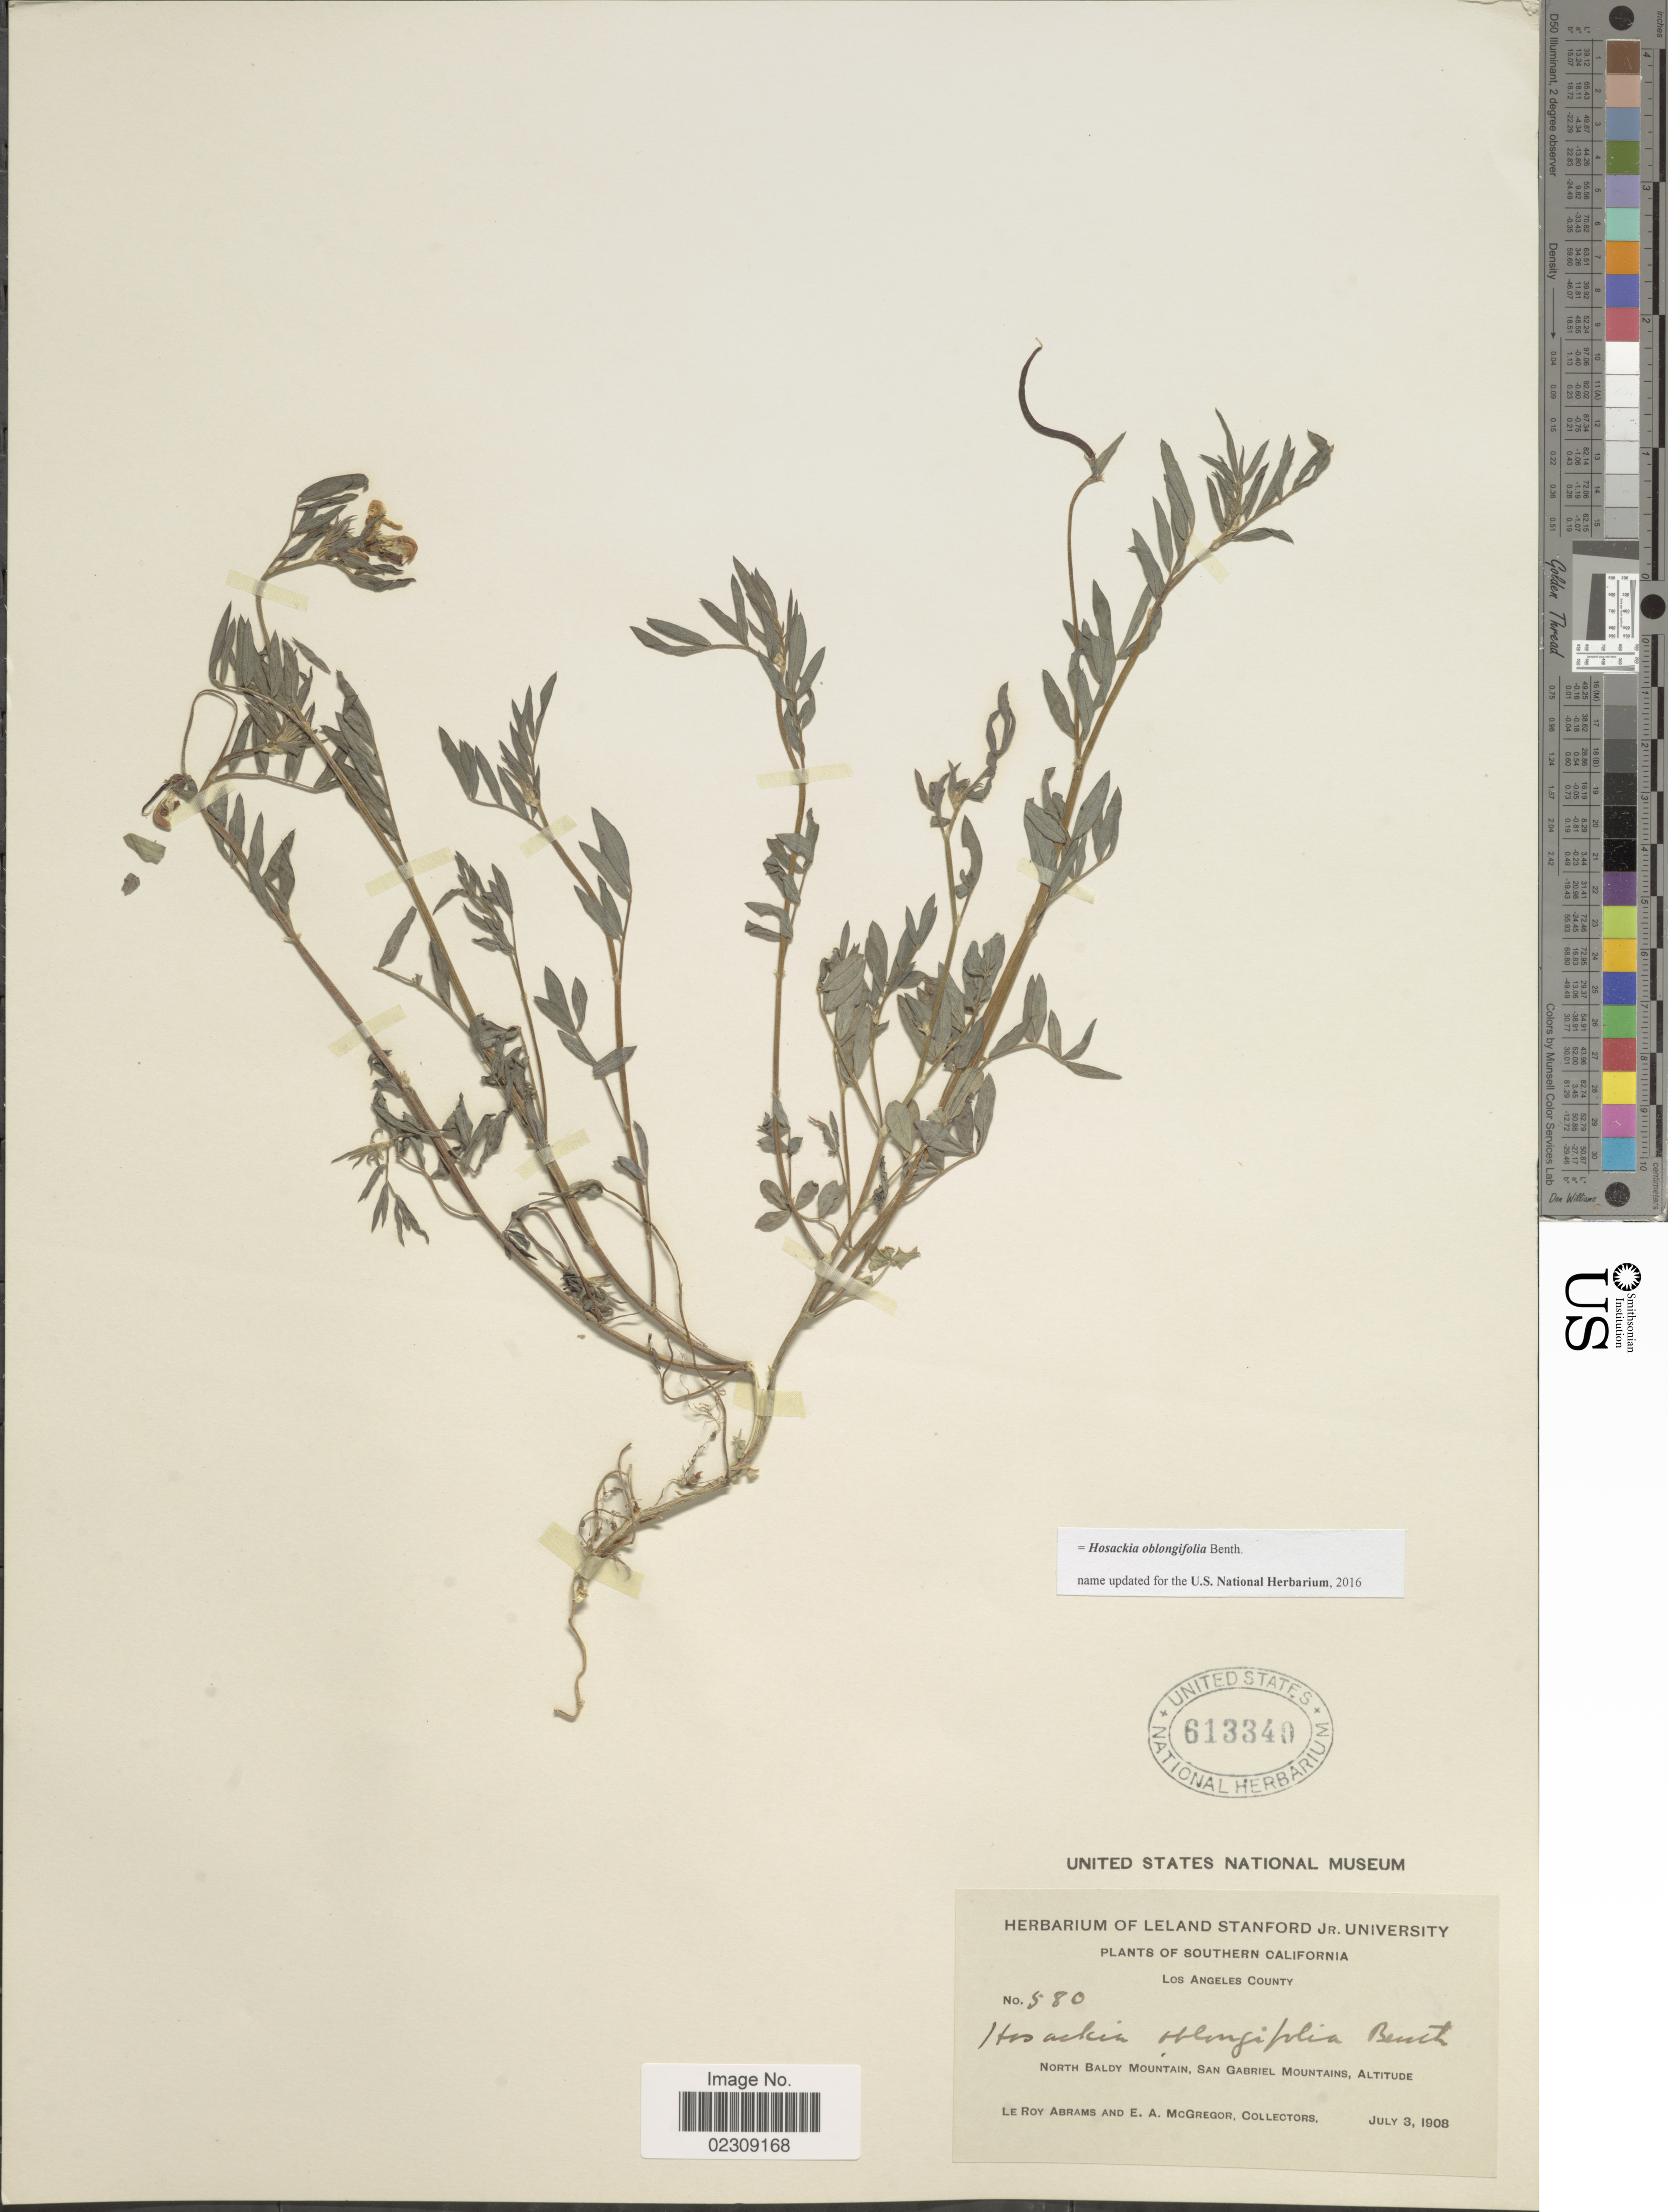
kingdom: Plantae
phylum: Tracheophyta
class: Magnoliopsida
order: Fabales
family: Fabaceae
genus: Hosackia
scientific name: Hosackia oblongifolia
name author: Benth.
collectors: L. Abrams & E. A. McGregor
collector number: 580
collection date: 1908-07-03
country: United States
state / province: California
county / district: Los Angeles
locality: Southern California, Los Angeles County, North Baldy Mountain, San gabriel Mountains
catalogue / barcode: US 613340